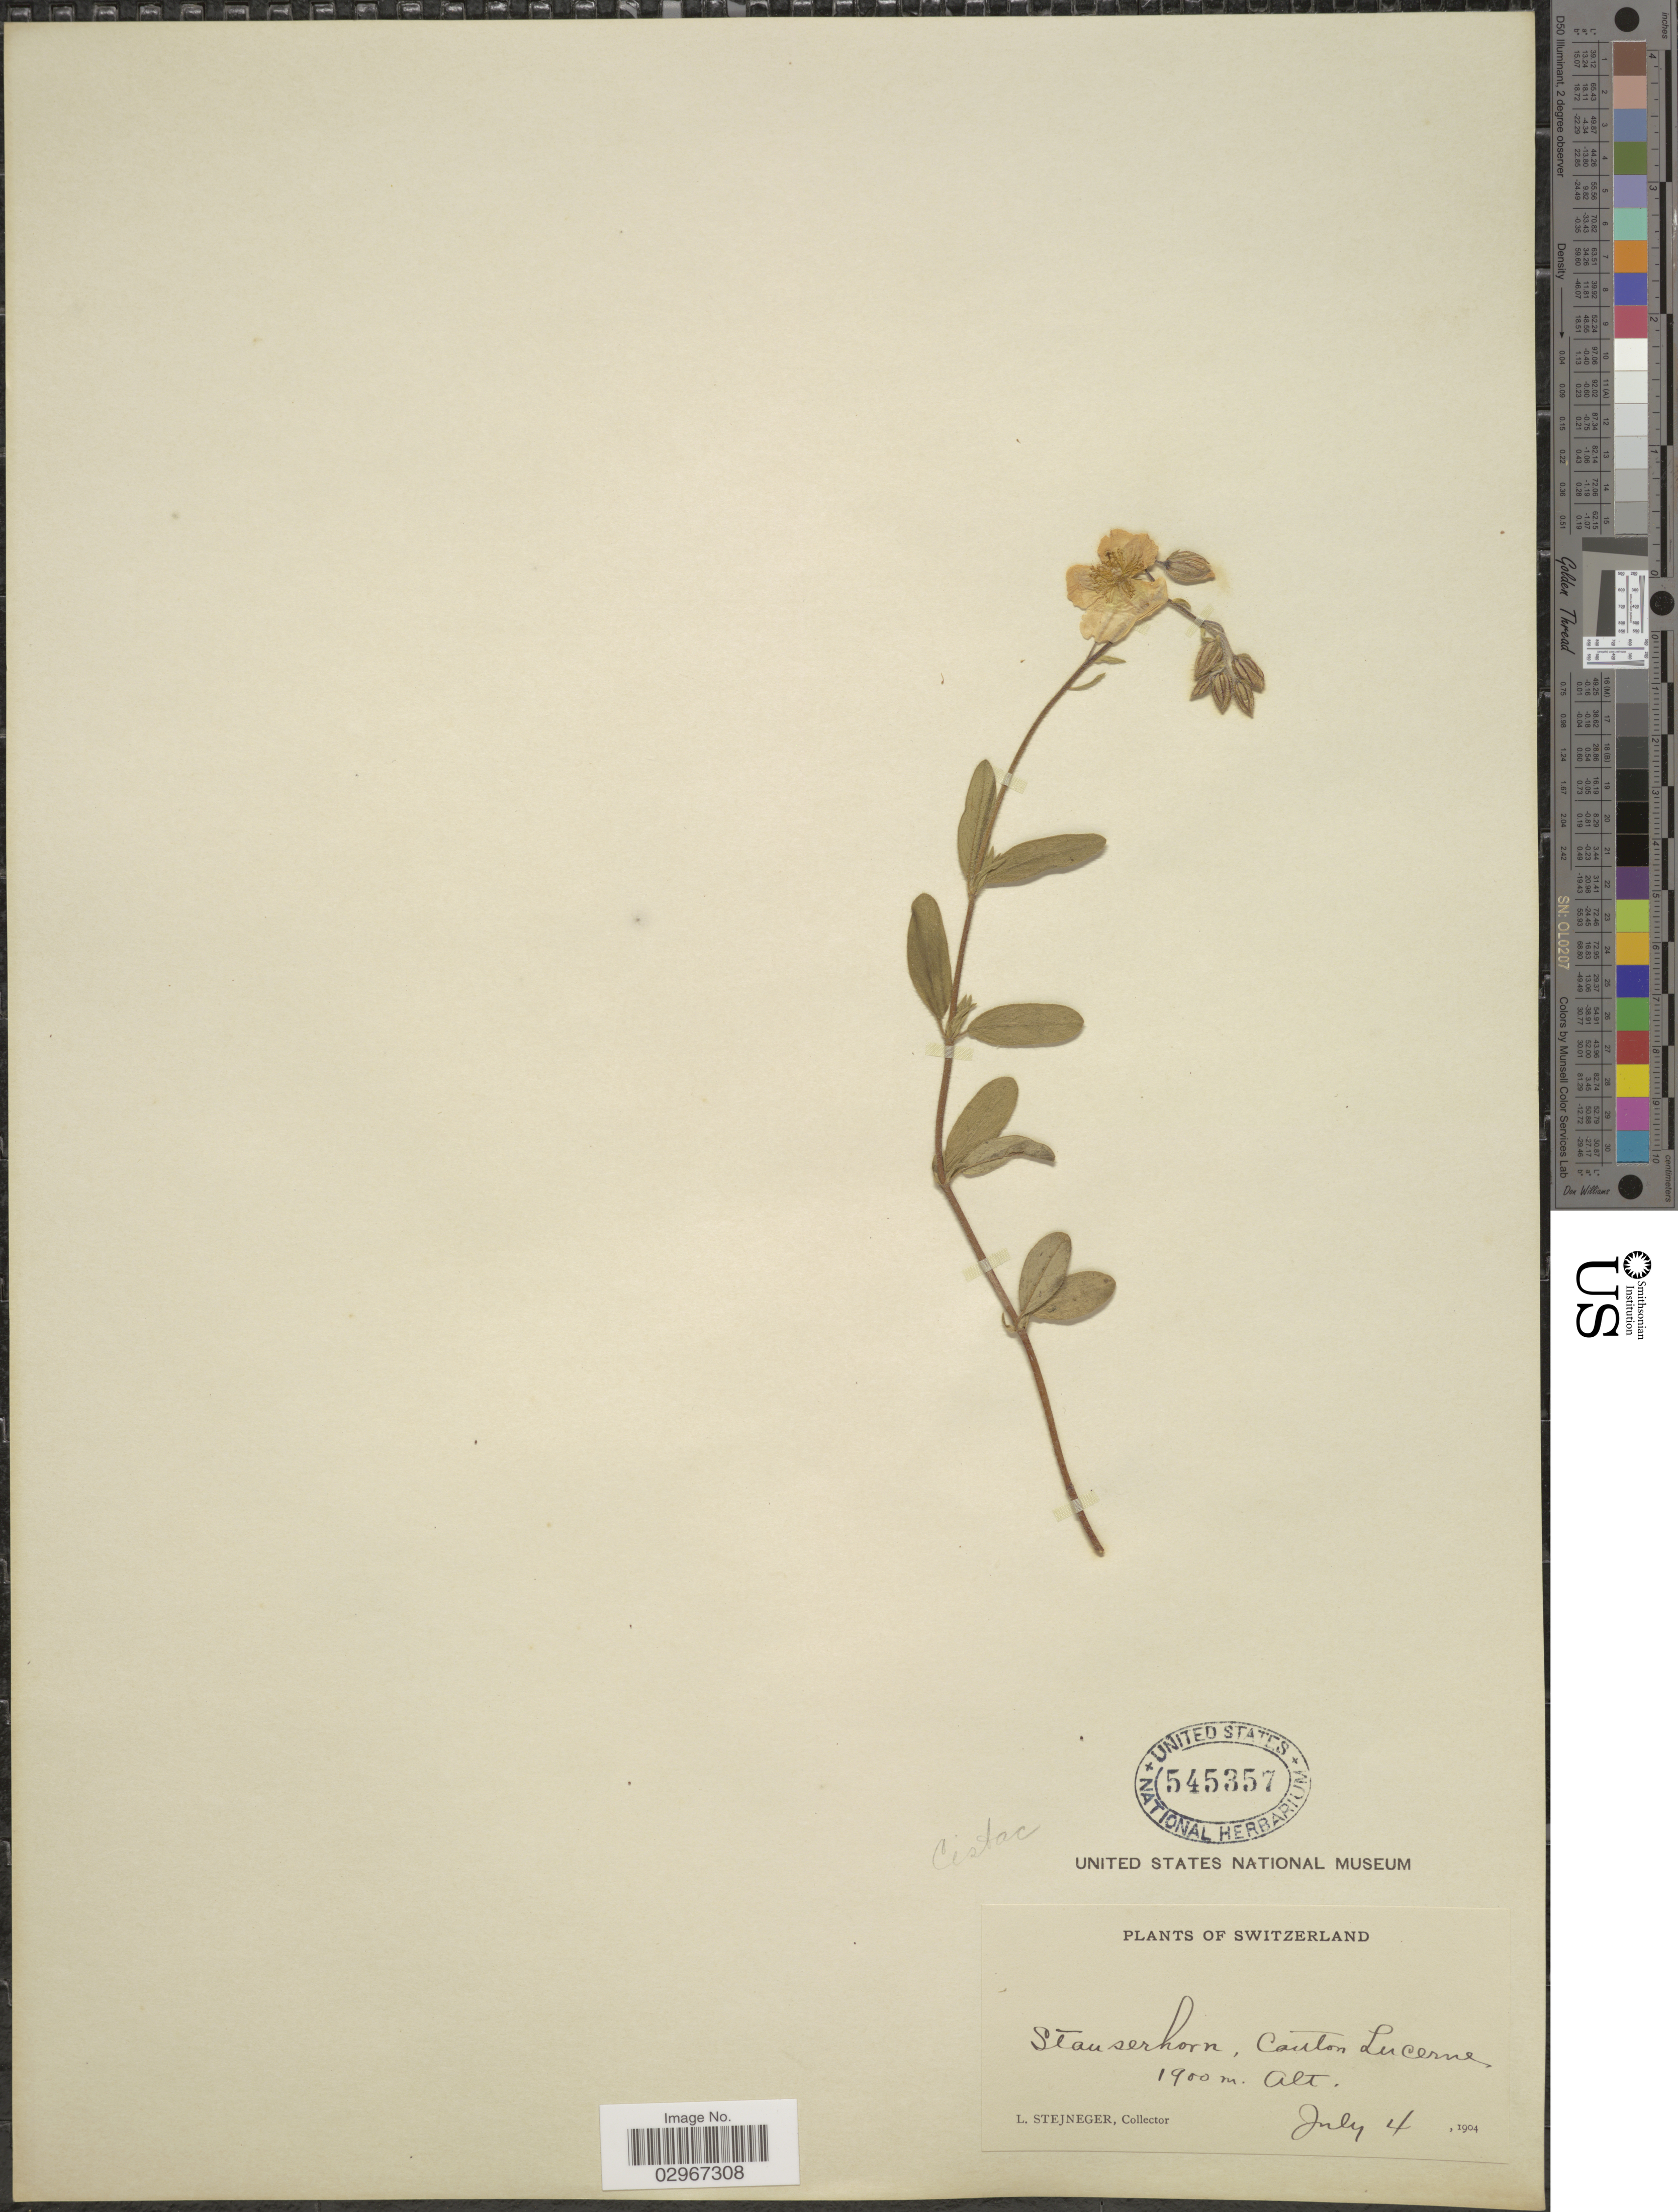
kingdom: Plantae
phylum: Tracheophyta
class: Magnoliopsida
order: Malvales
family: Cistaceae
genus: Helianthemum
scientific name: Helianthemum sp.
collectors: L. Stejneger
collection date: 1904-07-04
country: Switzerland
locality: Stanserhorn, Canton Lucerne.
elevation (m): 1900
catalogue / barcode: US 545357